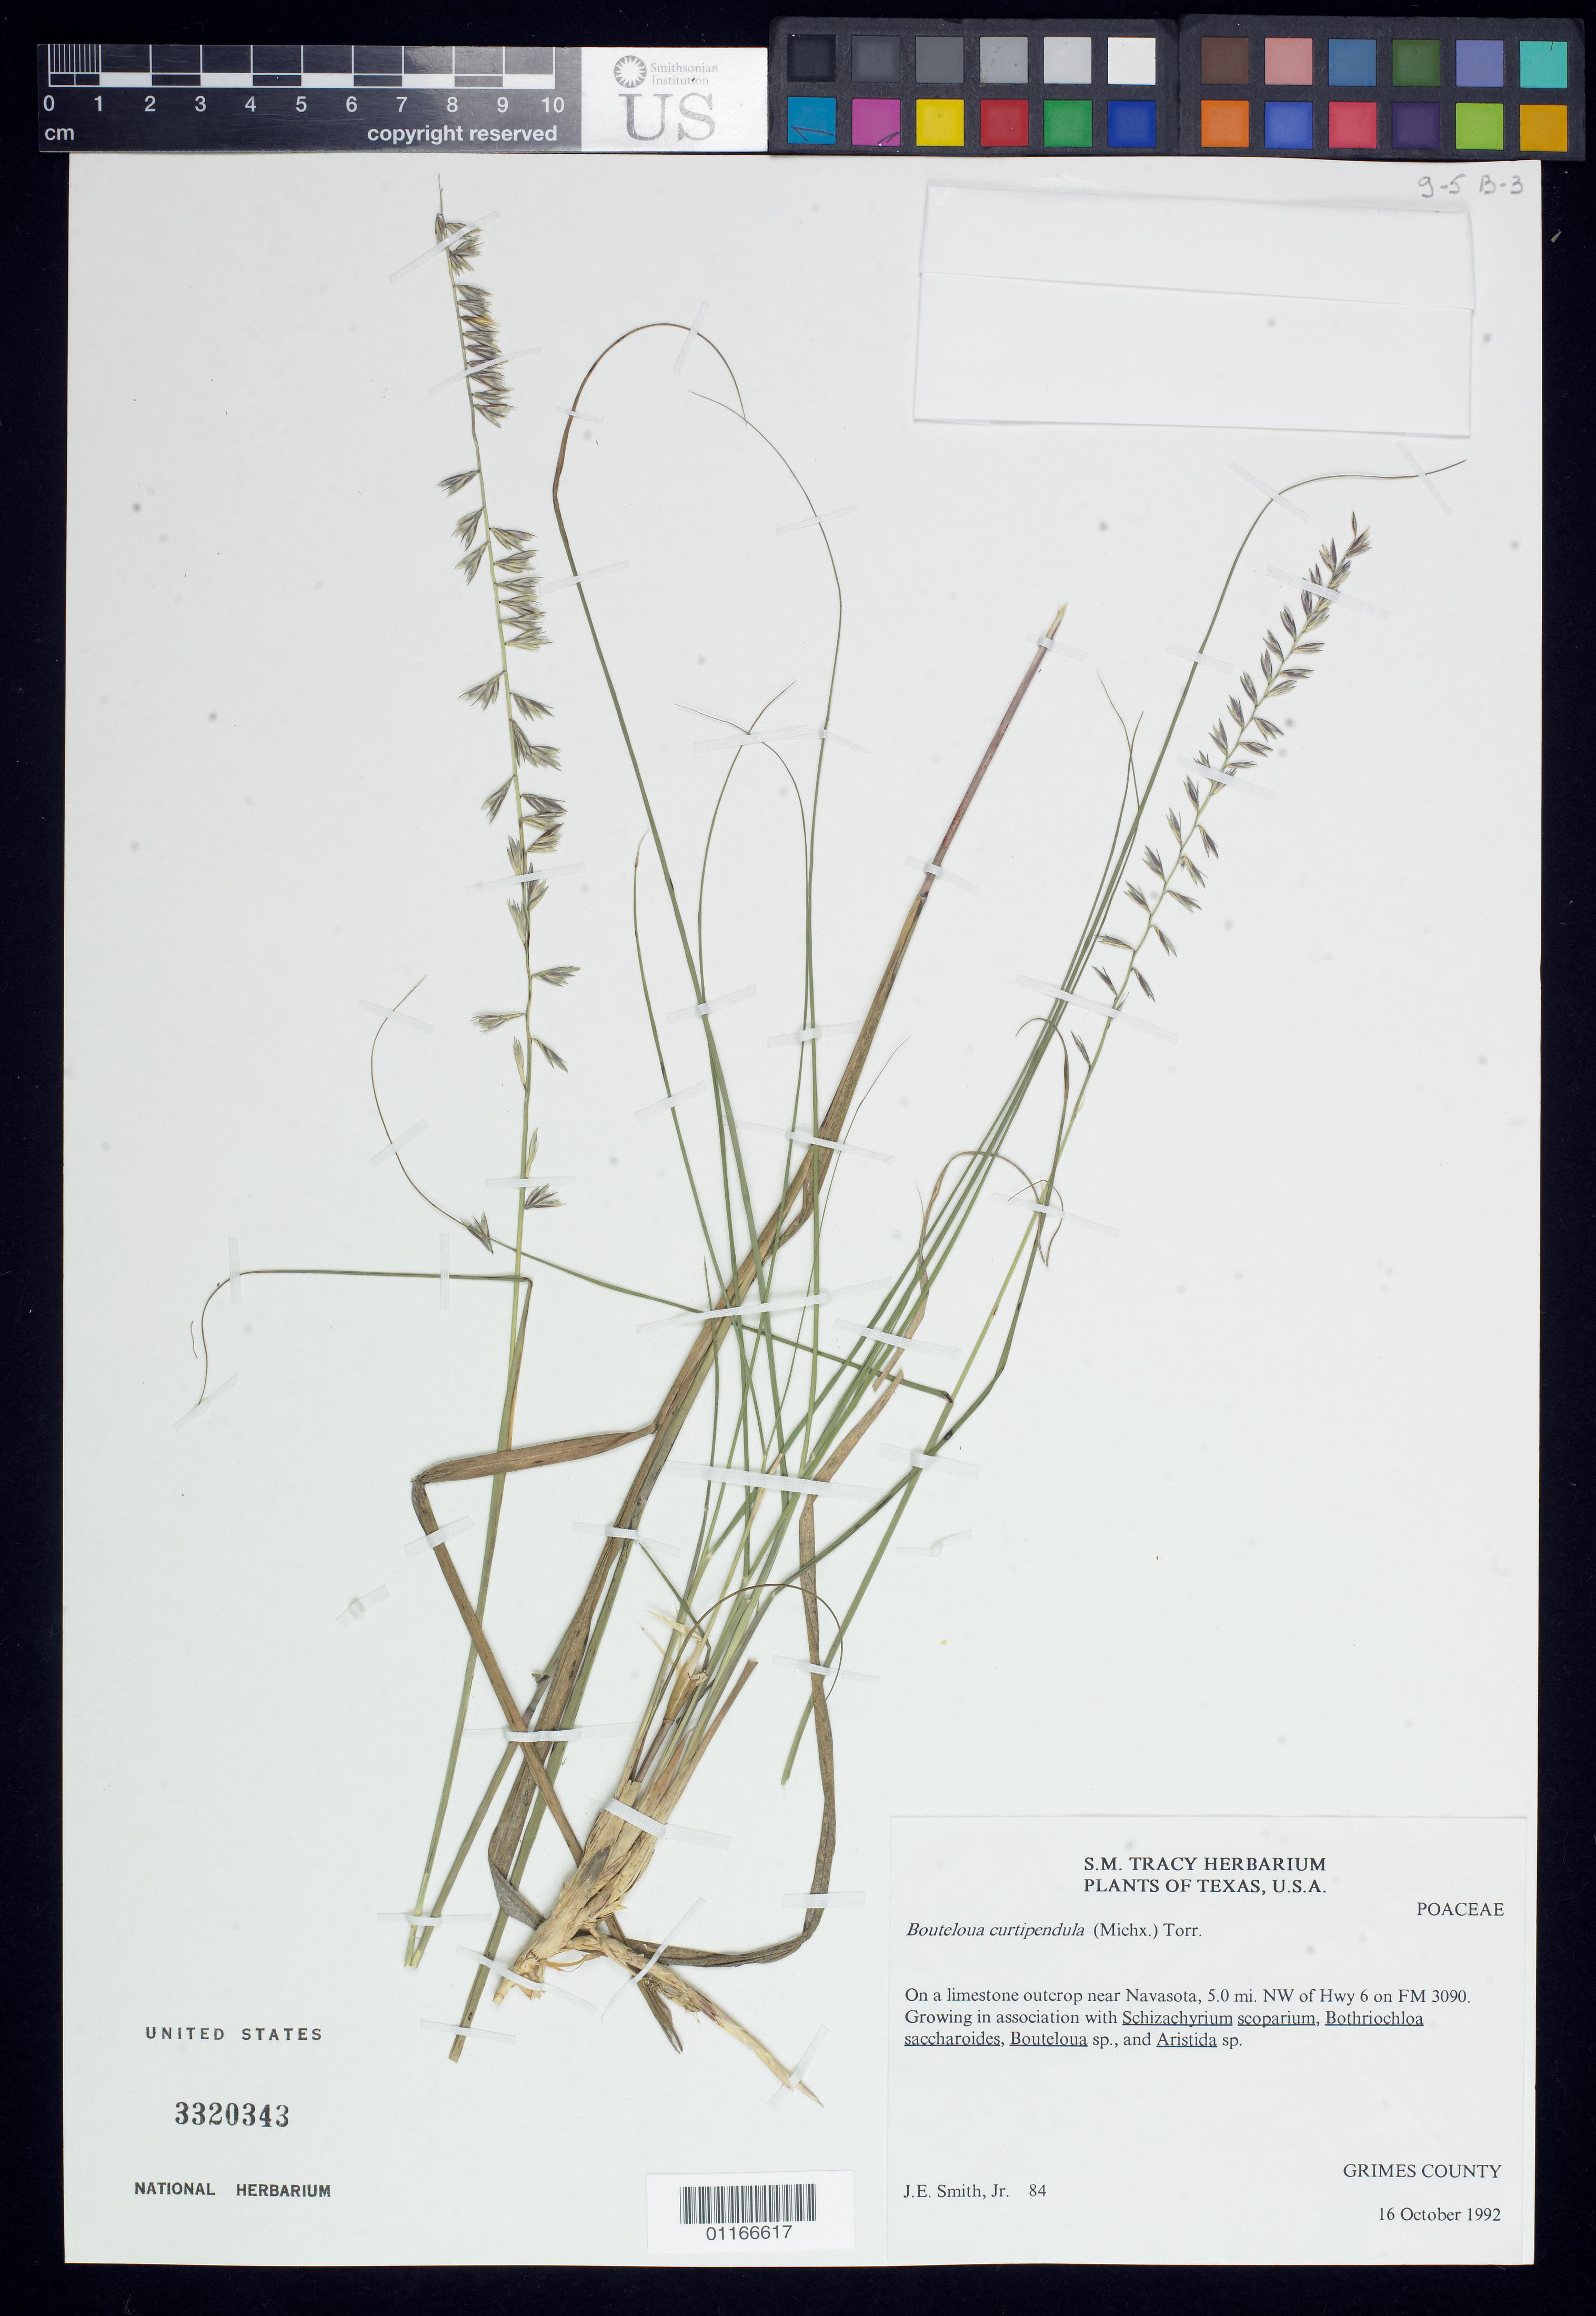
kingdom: Plantae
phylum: Tracheophyta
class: Liliopsida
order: Poales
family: Poaceae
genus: Bouteloua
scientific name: Bouteloua curtipendula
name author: (Michx.) Torr.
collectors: J. Smith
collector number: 84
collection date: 1992-10-16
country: United States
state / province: Texas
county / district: Grimes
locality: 5.0 miles NW of Highway 6 on FM 3090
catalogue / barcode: US 3320343